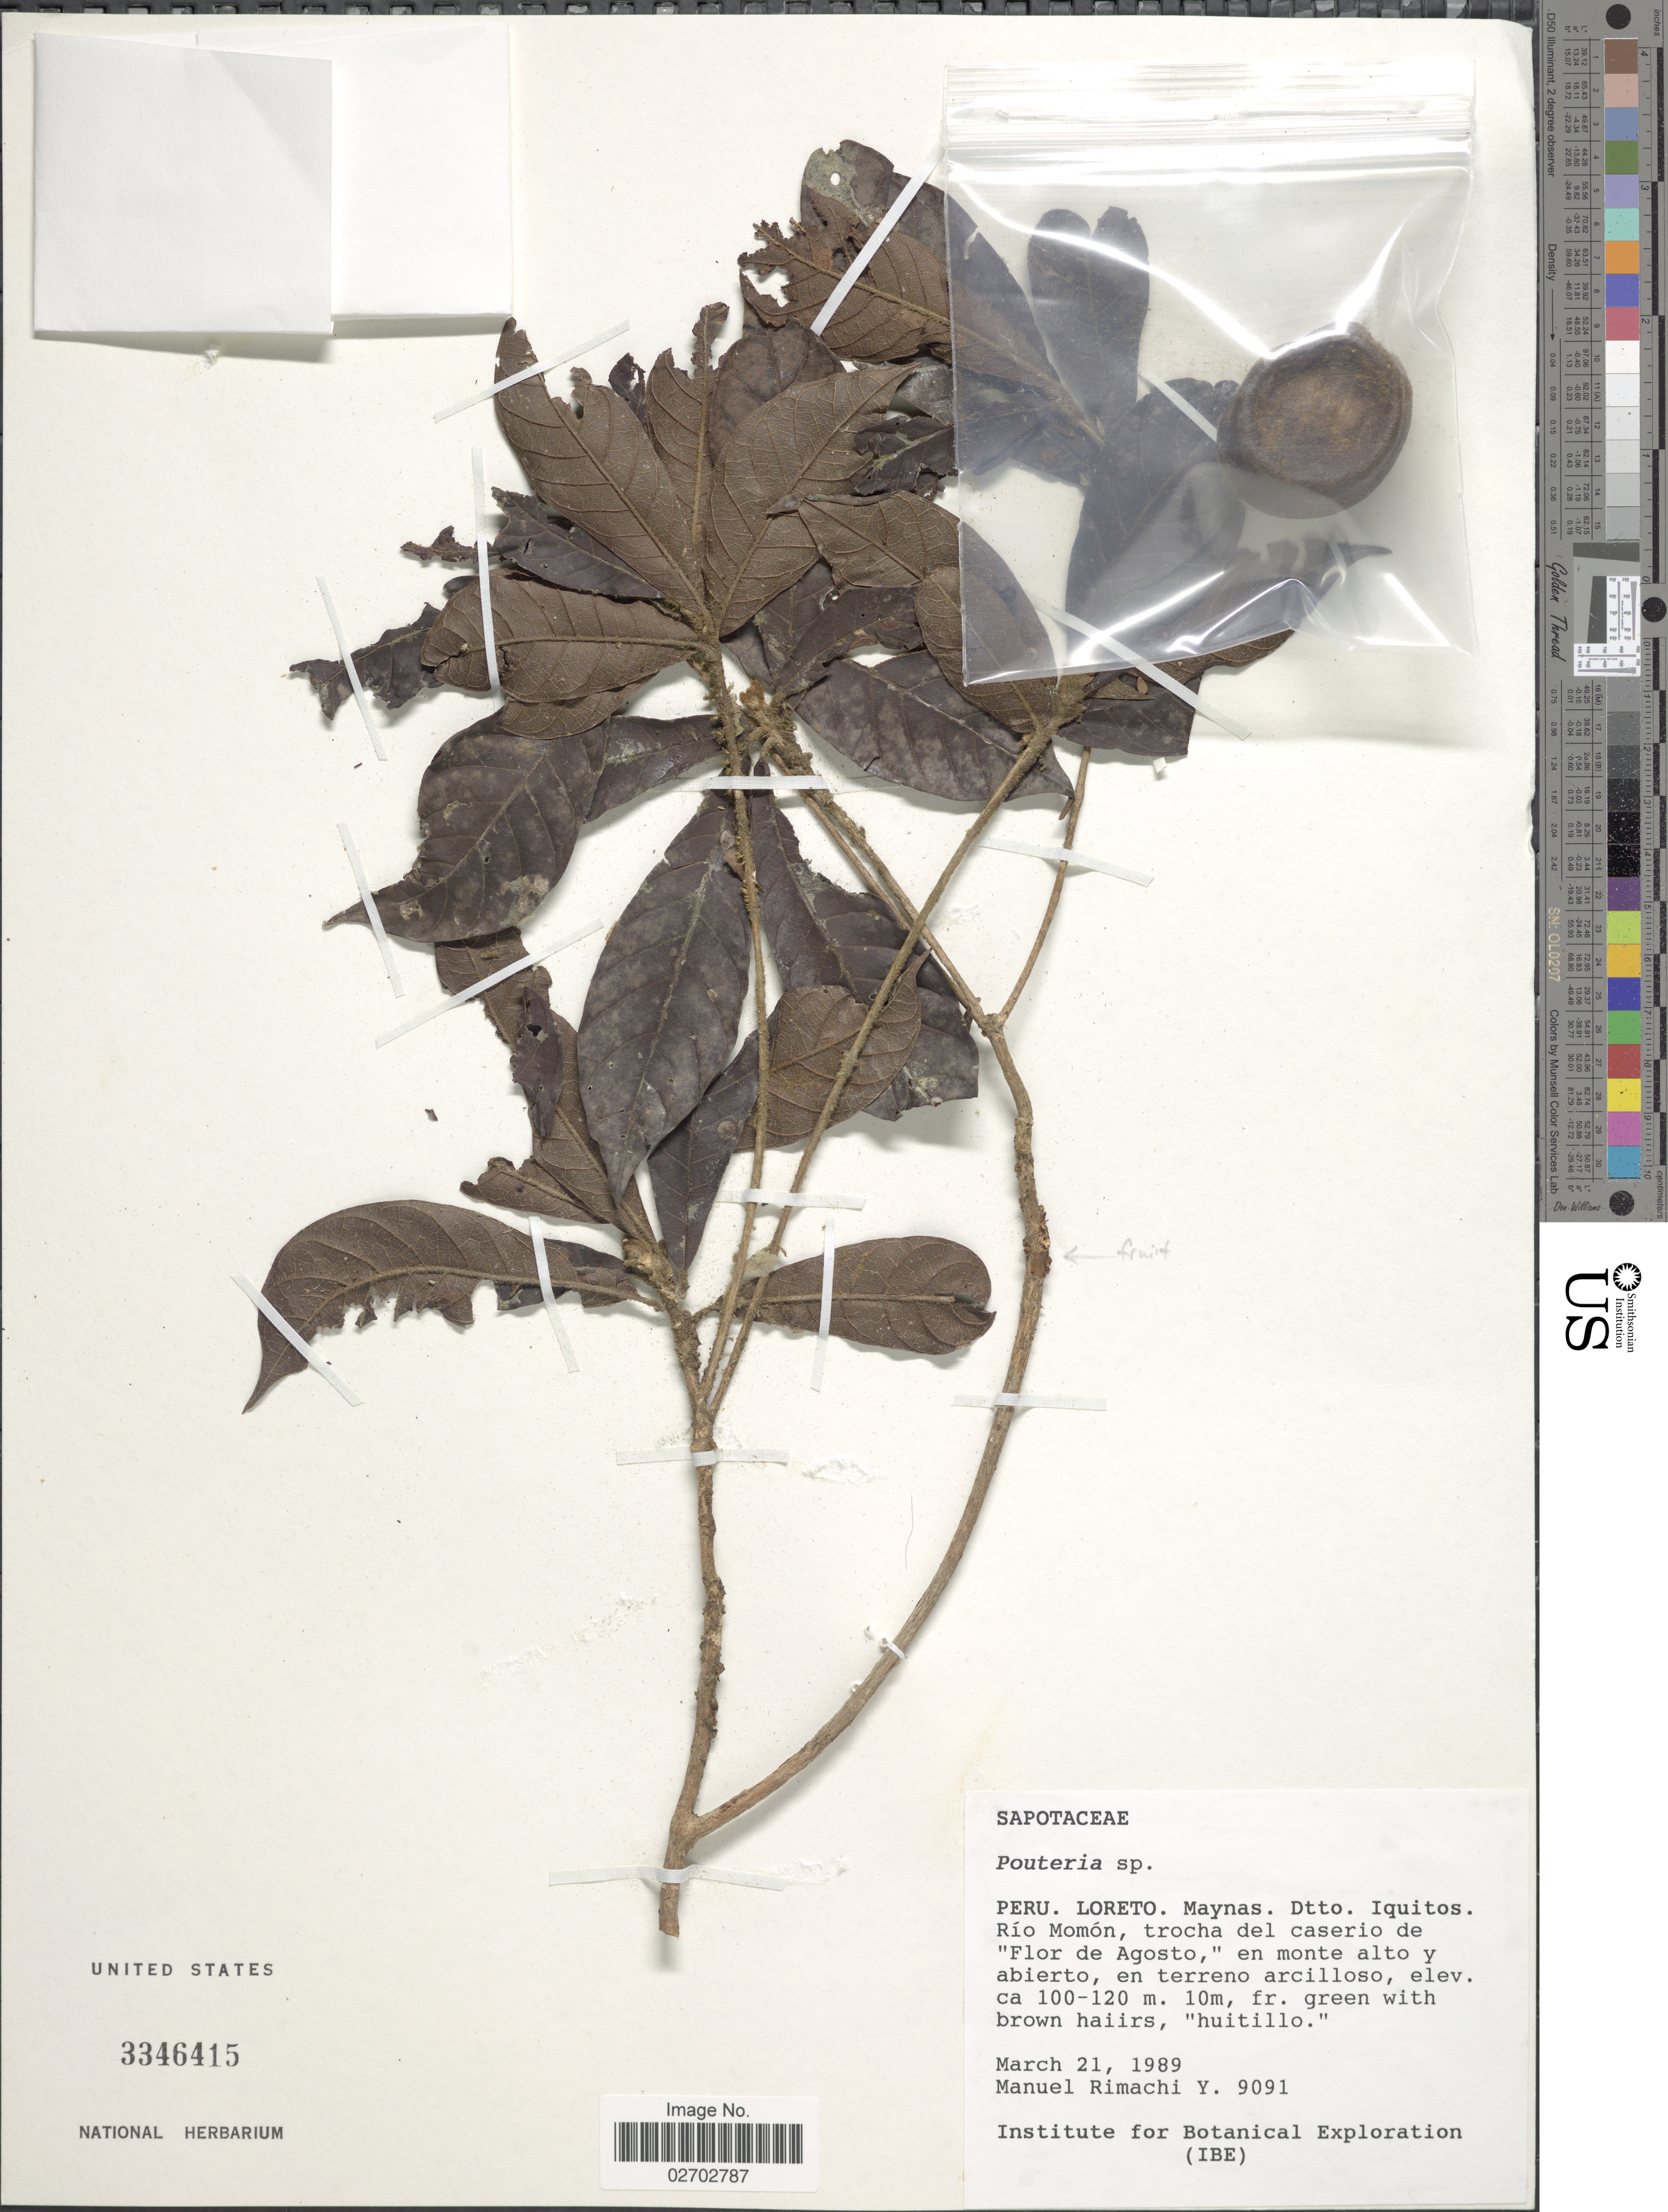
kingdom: Plantae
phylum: Tracheophyta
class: Magnoliopsida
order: Ericales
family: Sapotaceae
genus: Pouteria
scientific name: Pouteria sp.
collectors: M. Rimachi Y.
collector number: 9091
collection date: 1989-03-21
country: Peru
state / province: Loreto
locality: Maynas. Dtto. Iquitos. Rio Momon, trocha del caserio de "Flor de Agosto" en monte alto y abierto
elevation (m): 100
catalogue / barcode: US 3346415